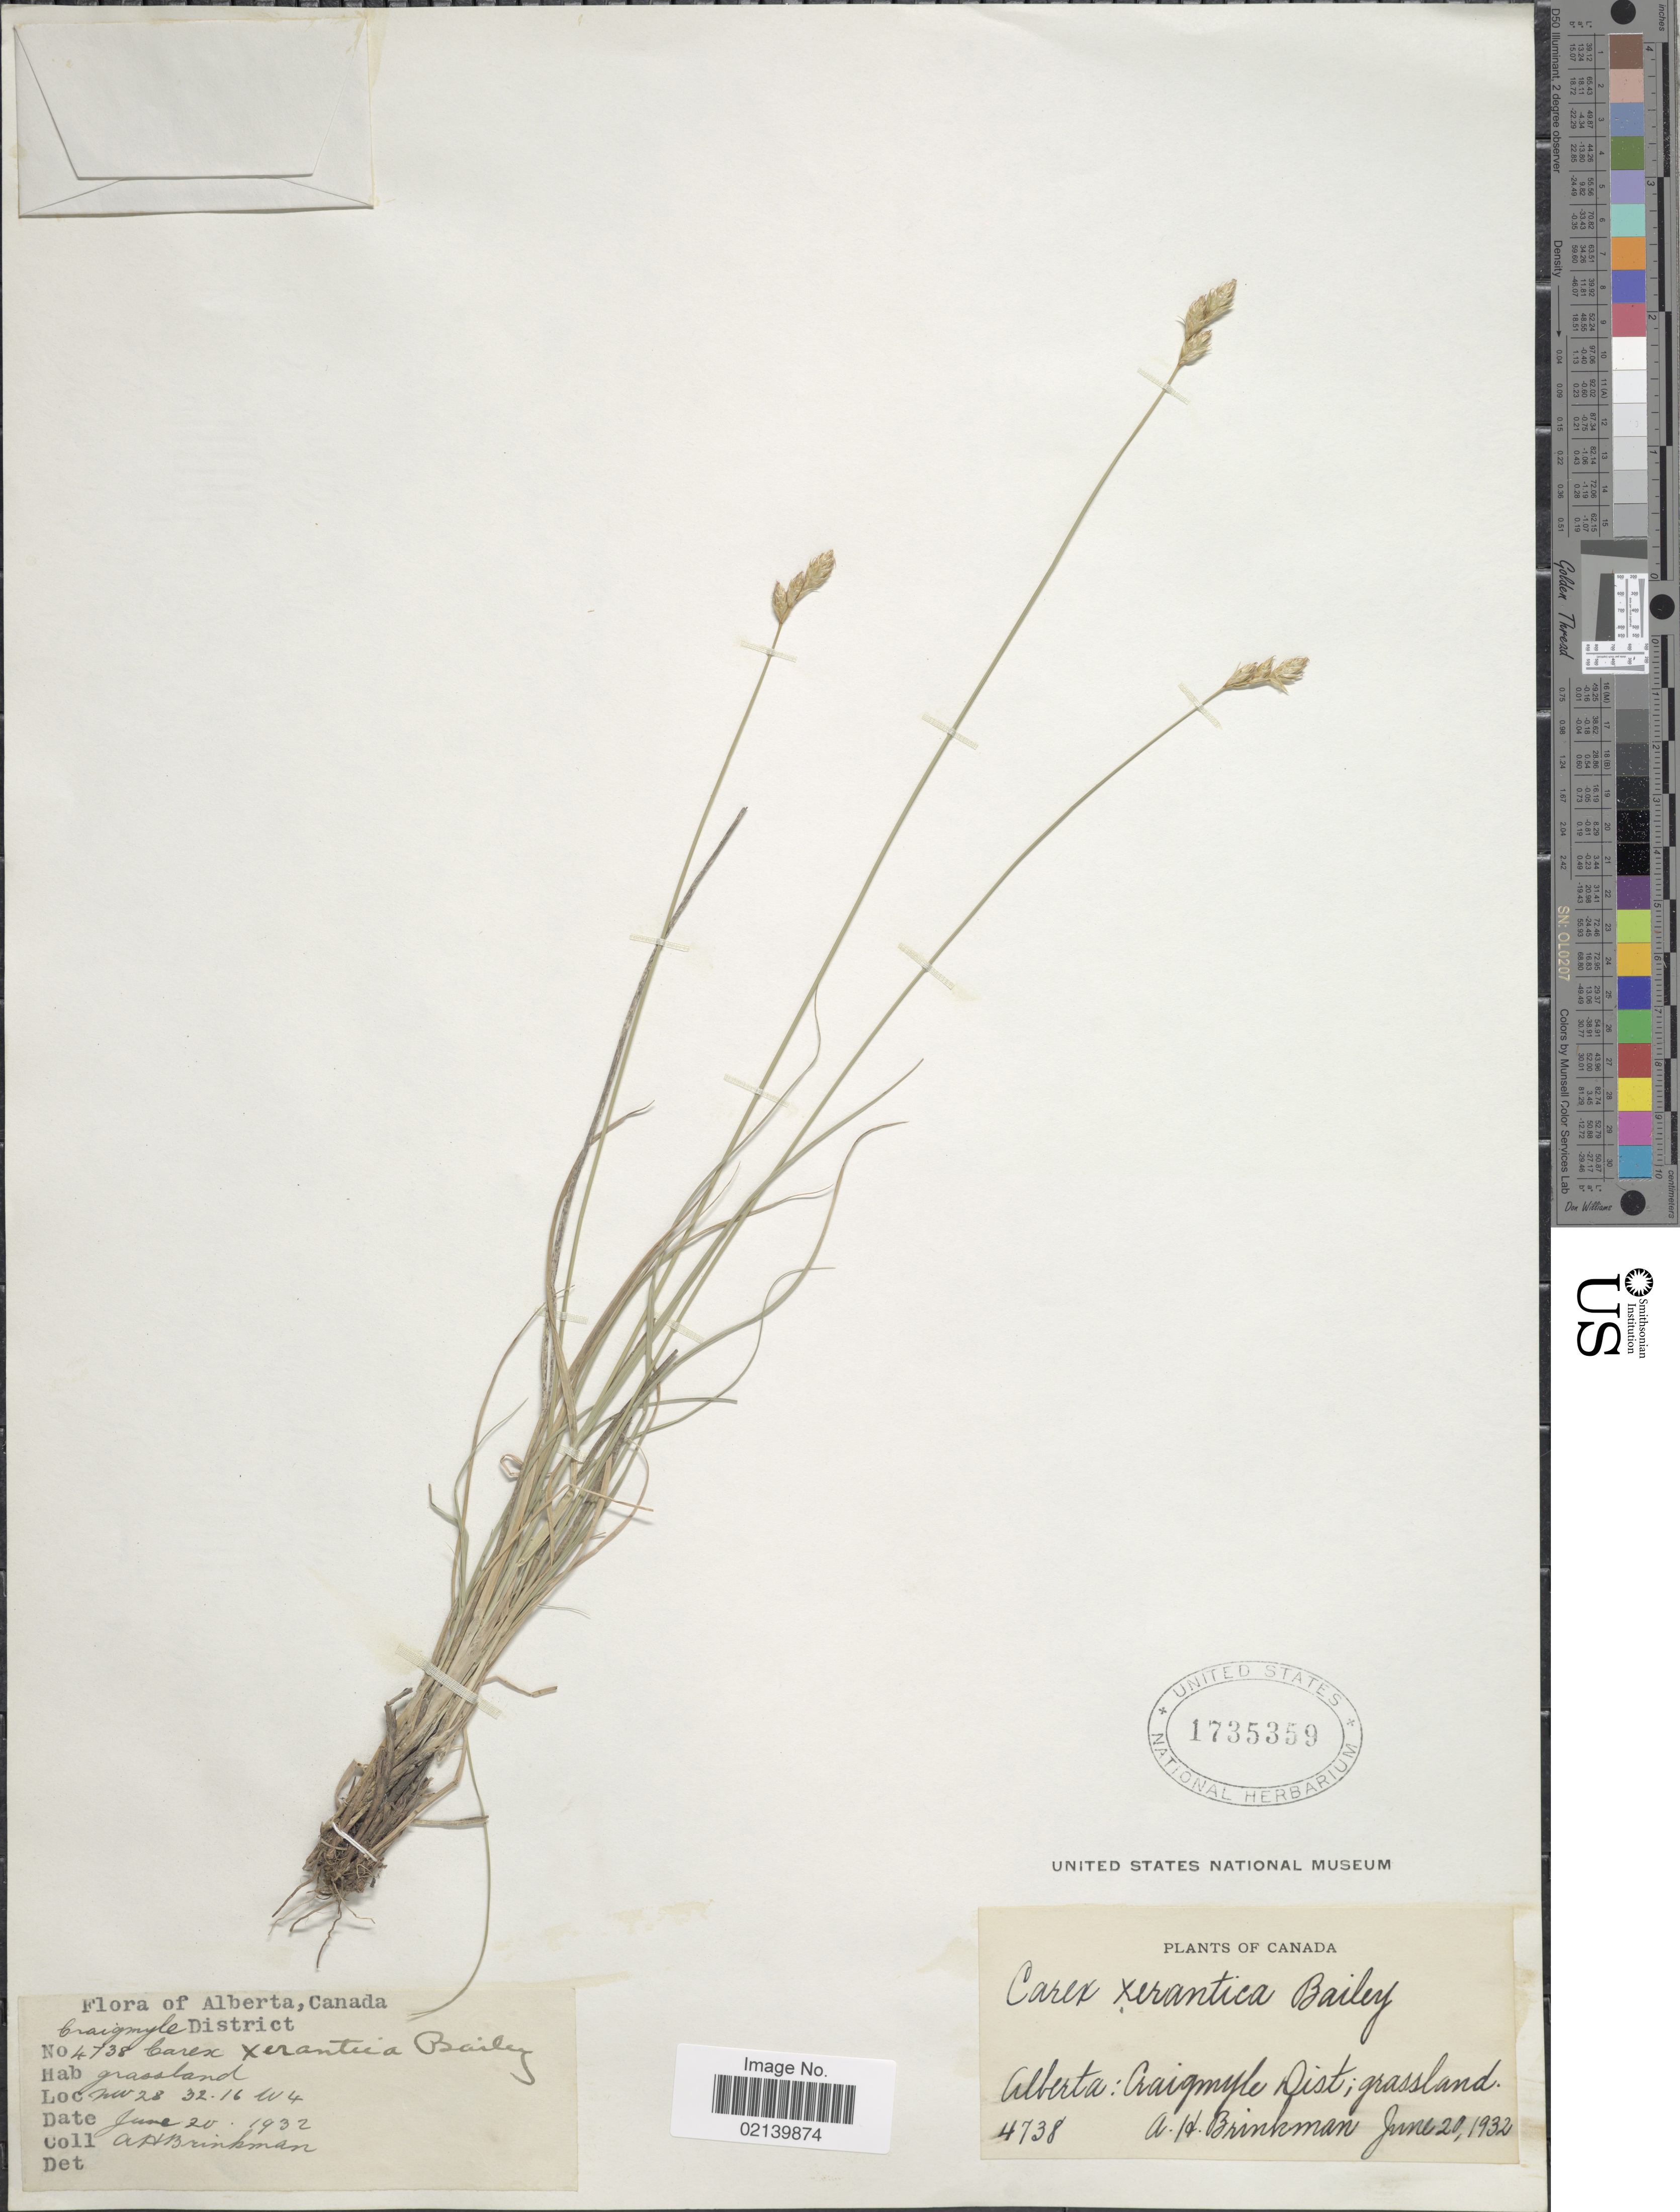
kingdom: Plantae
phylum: Tracheophyta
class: Liliopsida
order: Poales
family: Cyperaceae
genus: Carex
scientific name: Carex xerantica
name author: L.H. Bailey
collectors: A. Brinkman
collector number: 4738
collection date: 1932-06-20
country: Canada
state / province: Alberta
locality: Alberta, Canada, Craigmyle District, Grassland.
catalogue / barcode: US 1735359